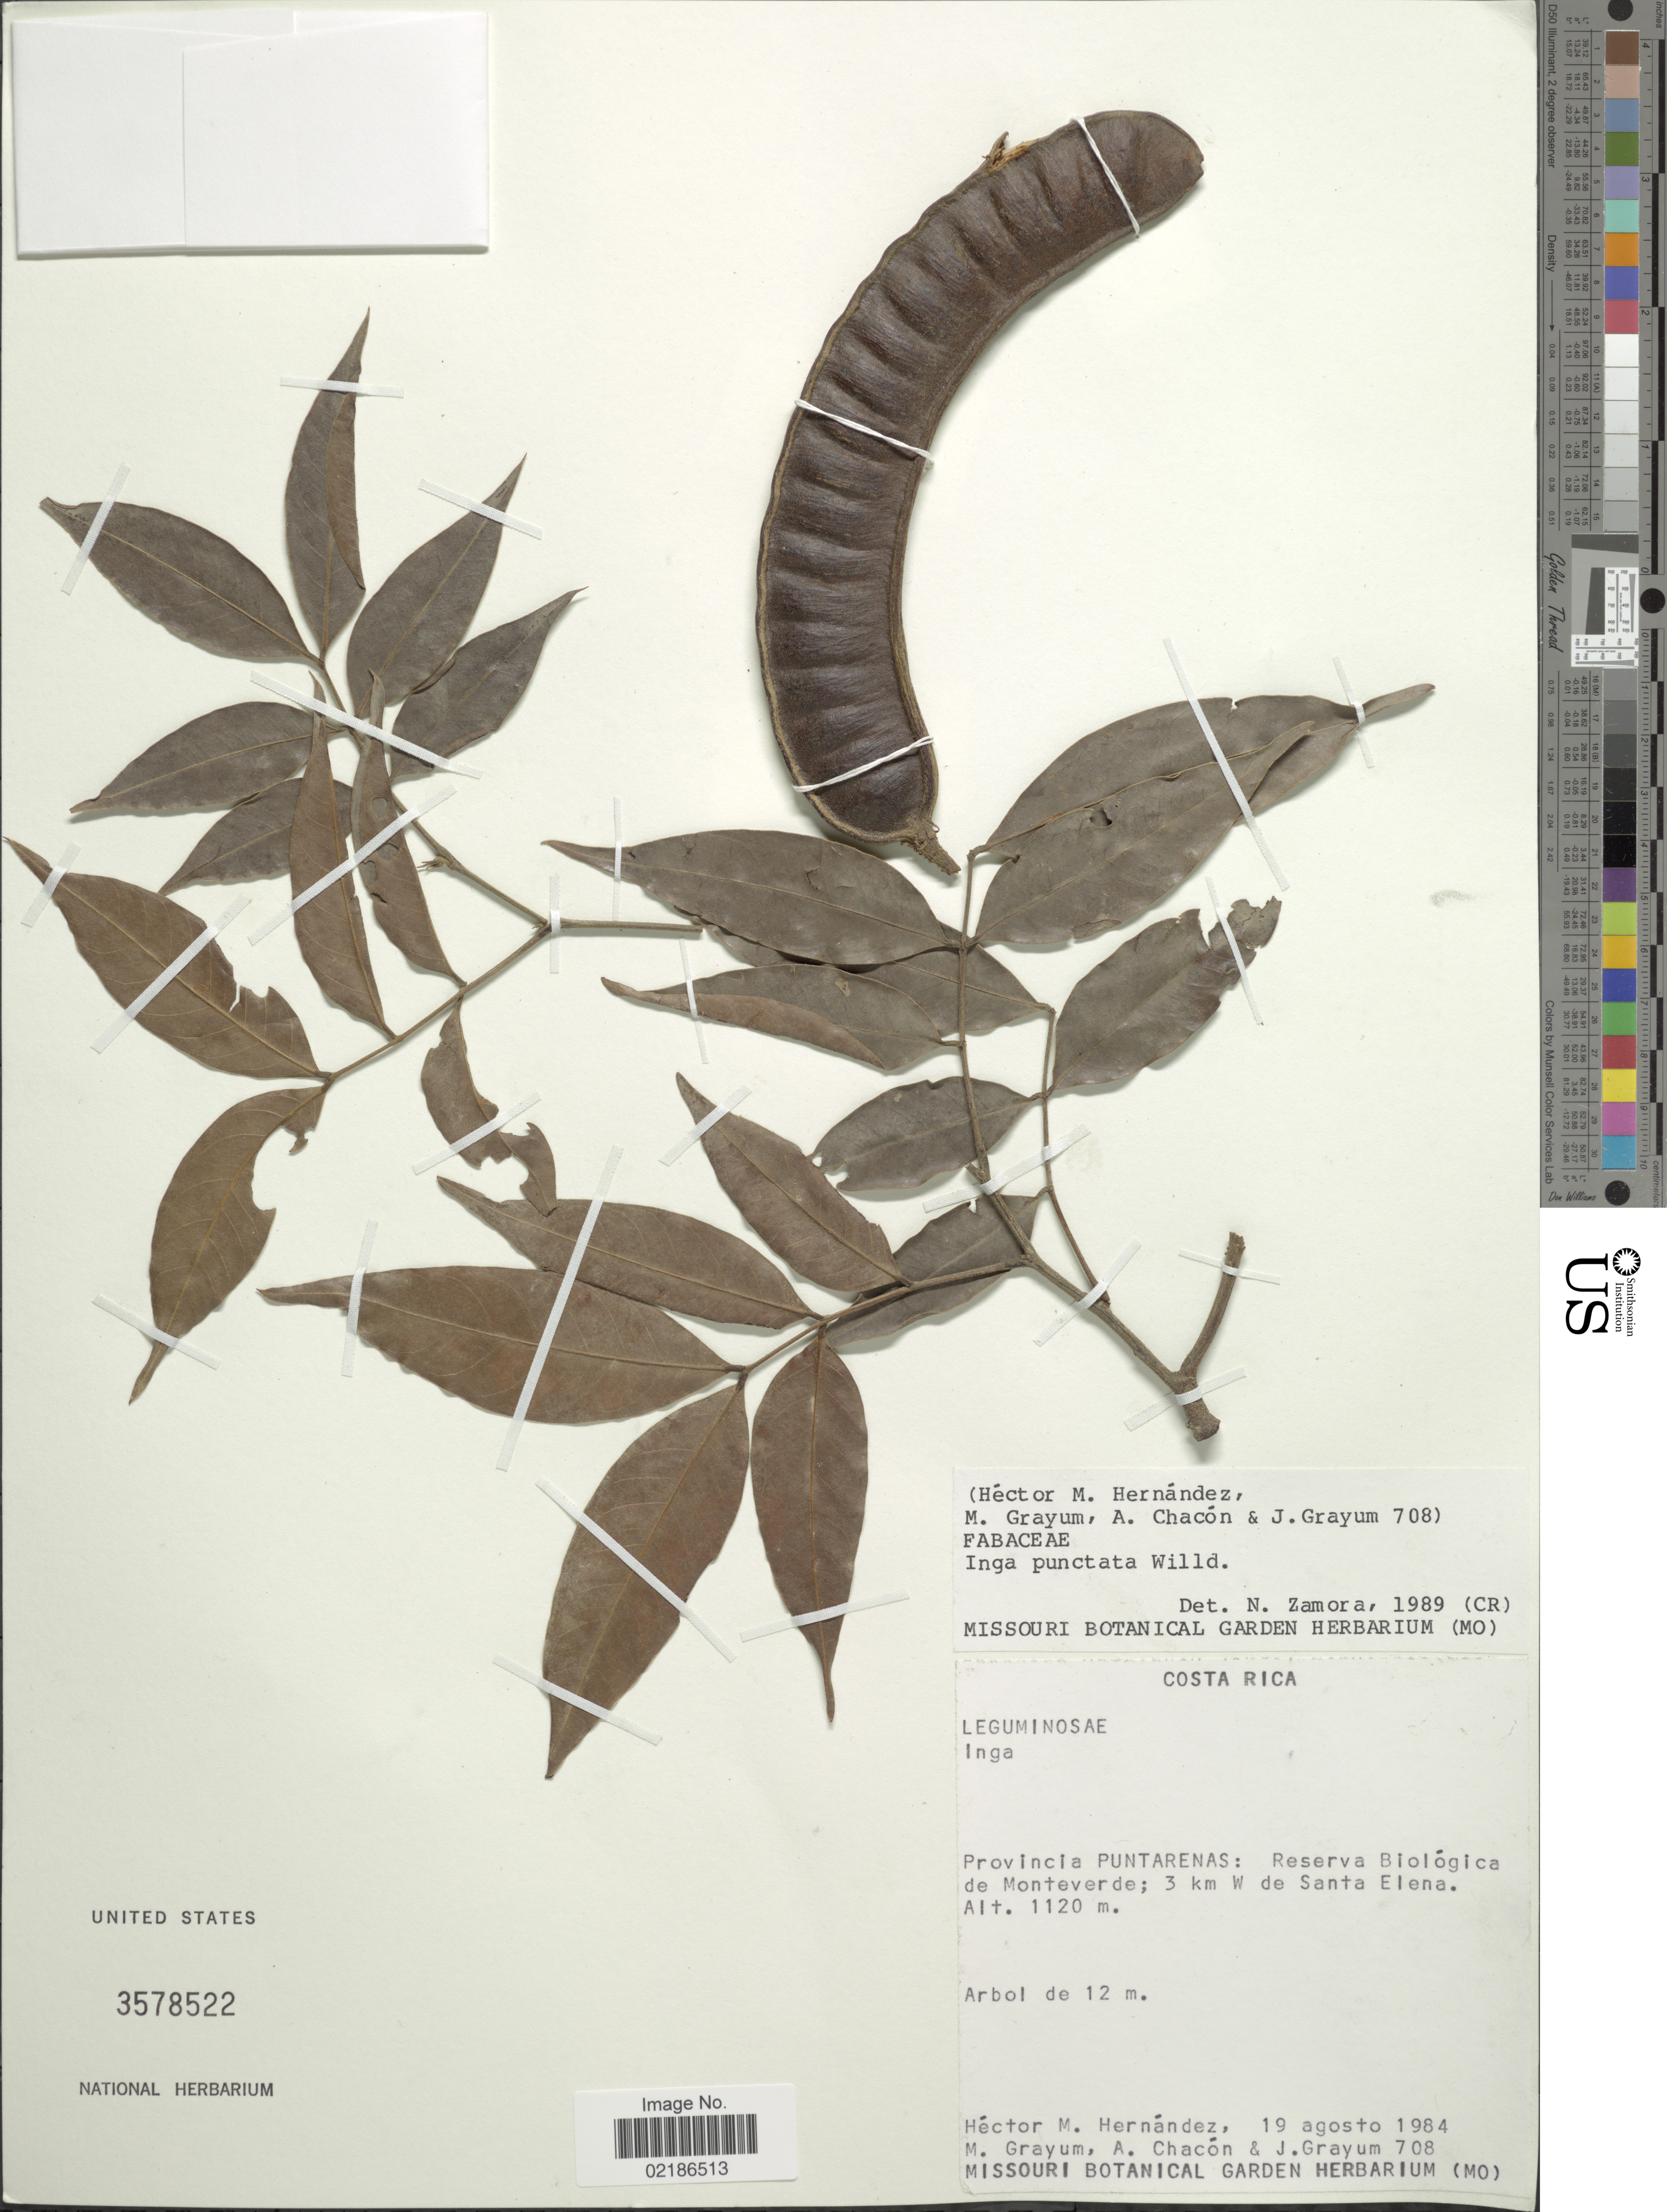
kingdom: Plantae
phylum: Tracheophyta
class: Magnoliopsida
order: Fabales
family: Fabaceae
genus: Inga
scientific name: Inga punctata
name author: Willd.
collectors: H. M. Hernandez, M. H. Grayum, A. Chacón & J. Grayum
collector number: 708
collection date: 1984-08-19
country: Costa Rica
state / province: Puntarenas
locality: Reserva Biologica de Monteverde, 3 km W de Santa Elena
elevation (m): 1120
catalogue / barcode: US 3578522